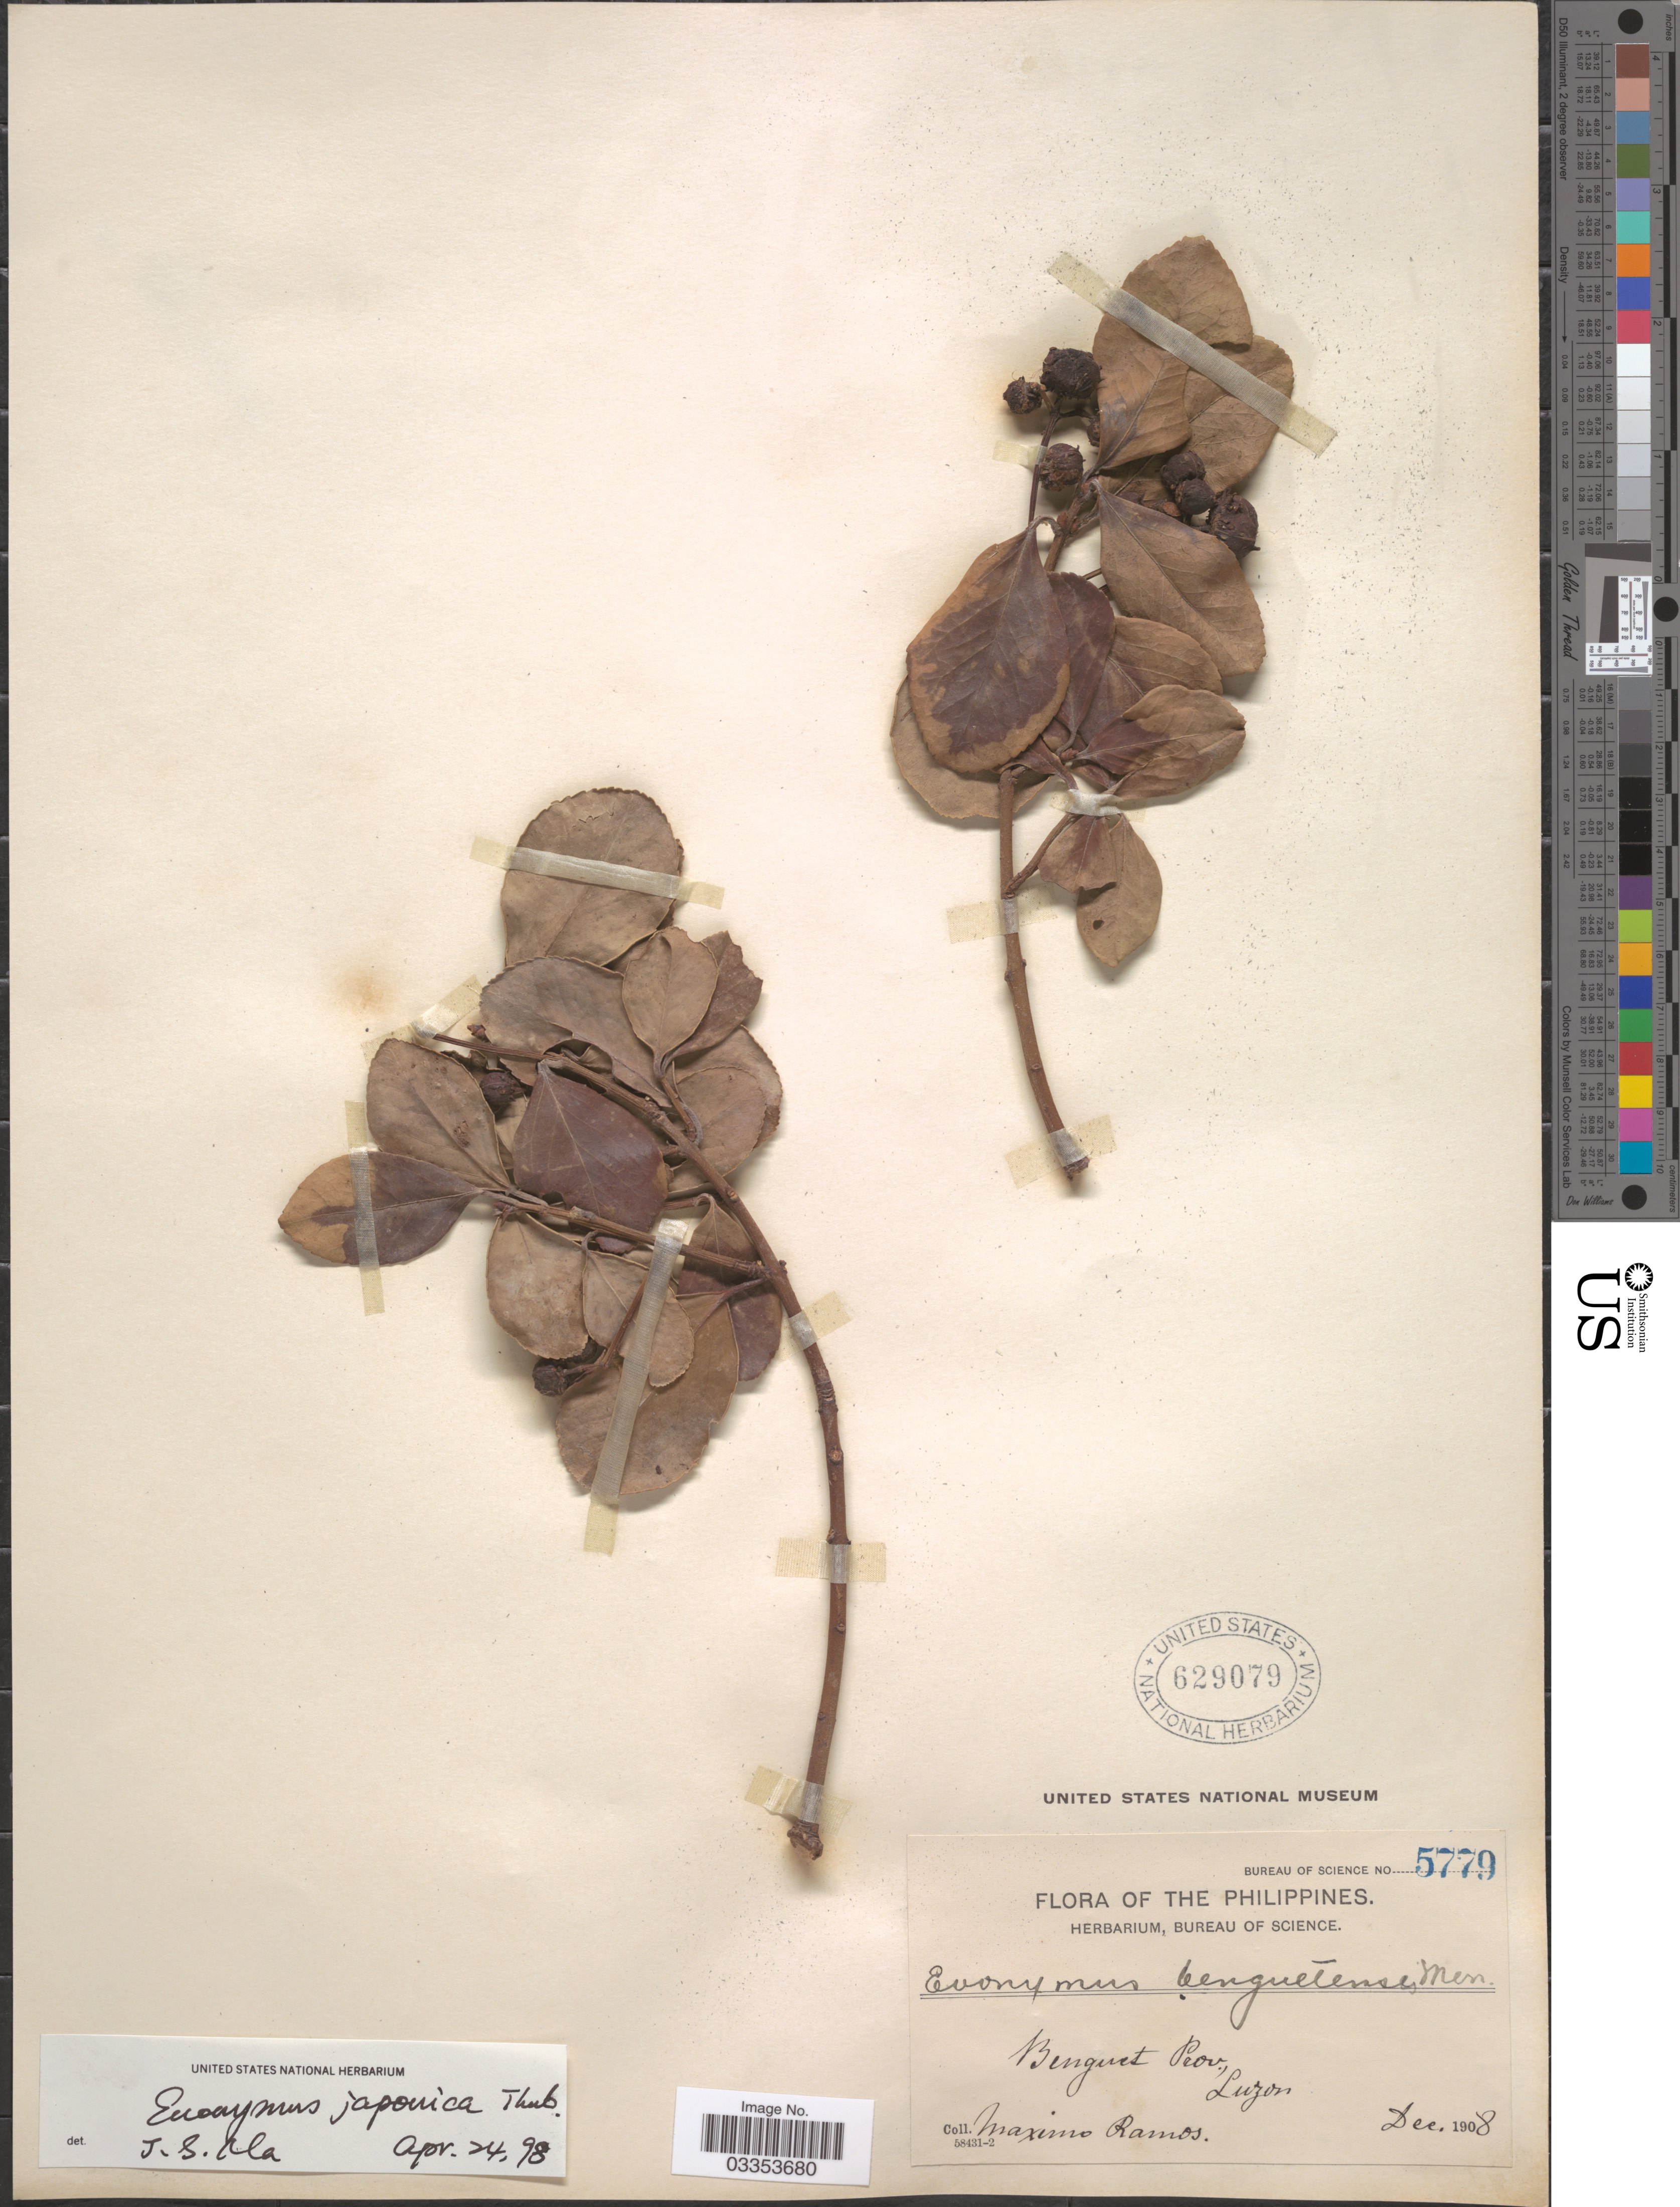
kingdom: Plantae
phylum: Tracheophyta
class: Magnoliopsida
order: Celastrales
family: Celastraceae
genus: Euonymus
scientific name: Euonymus japonicus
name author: Thunb.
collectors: M. Ramos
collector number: Bureau of Science 5779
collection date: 1908-12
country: Philippines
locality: Benguet Prov., Luzon.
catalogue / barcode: US 629079